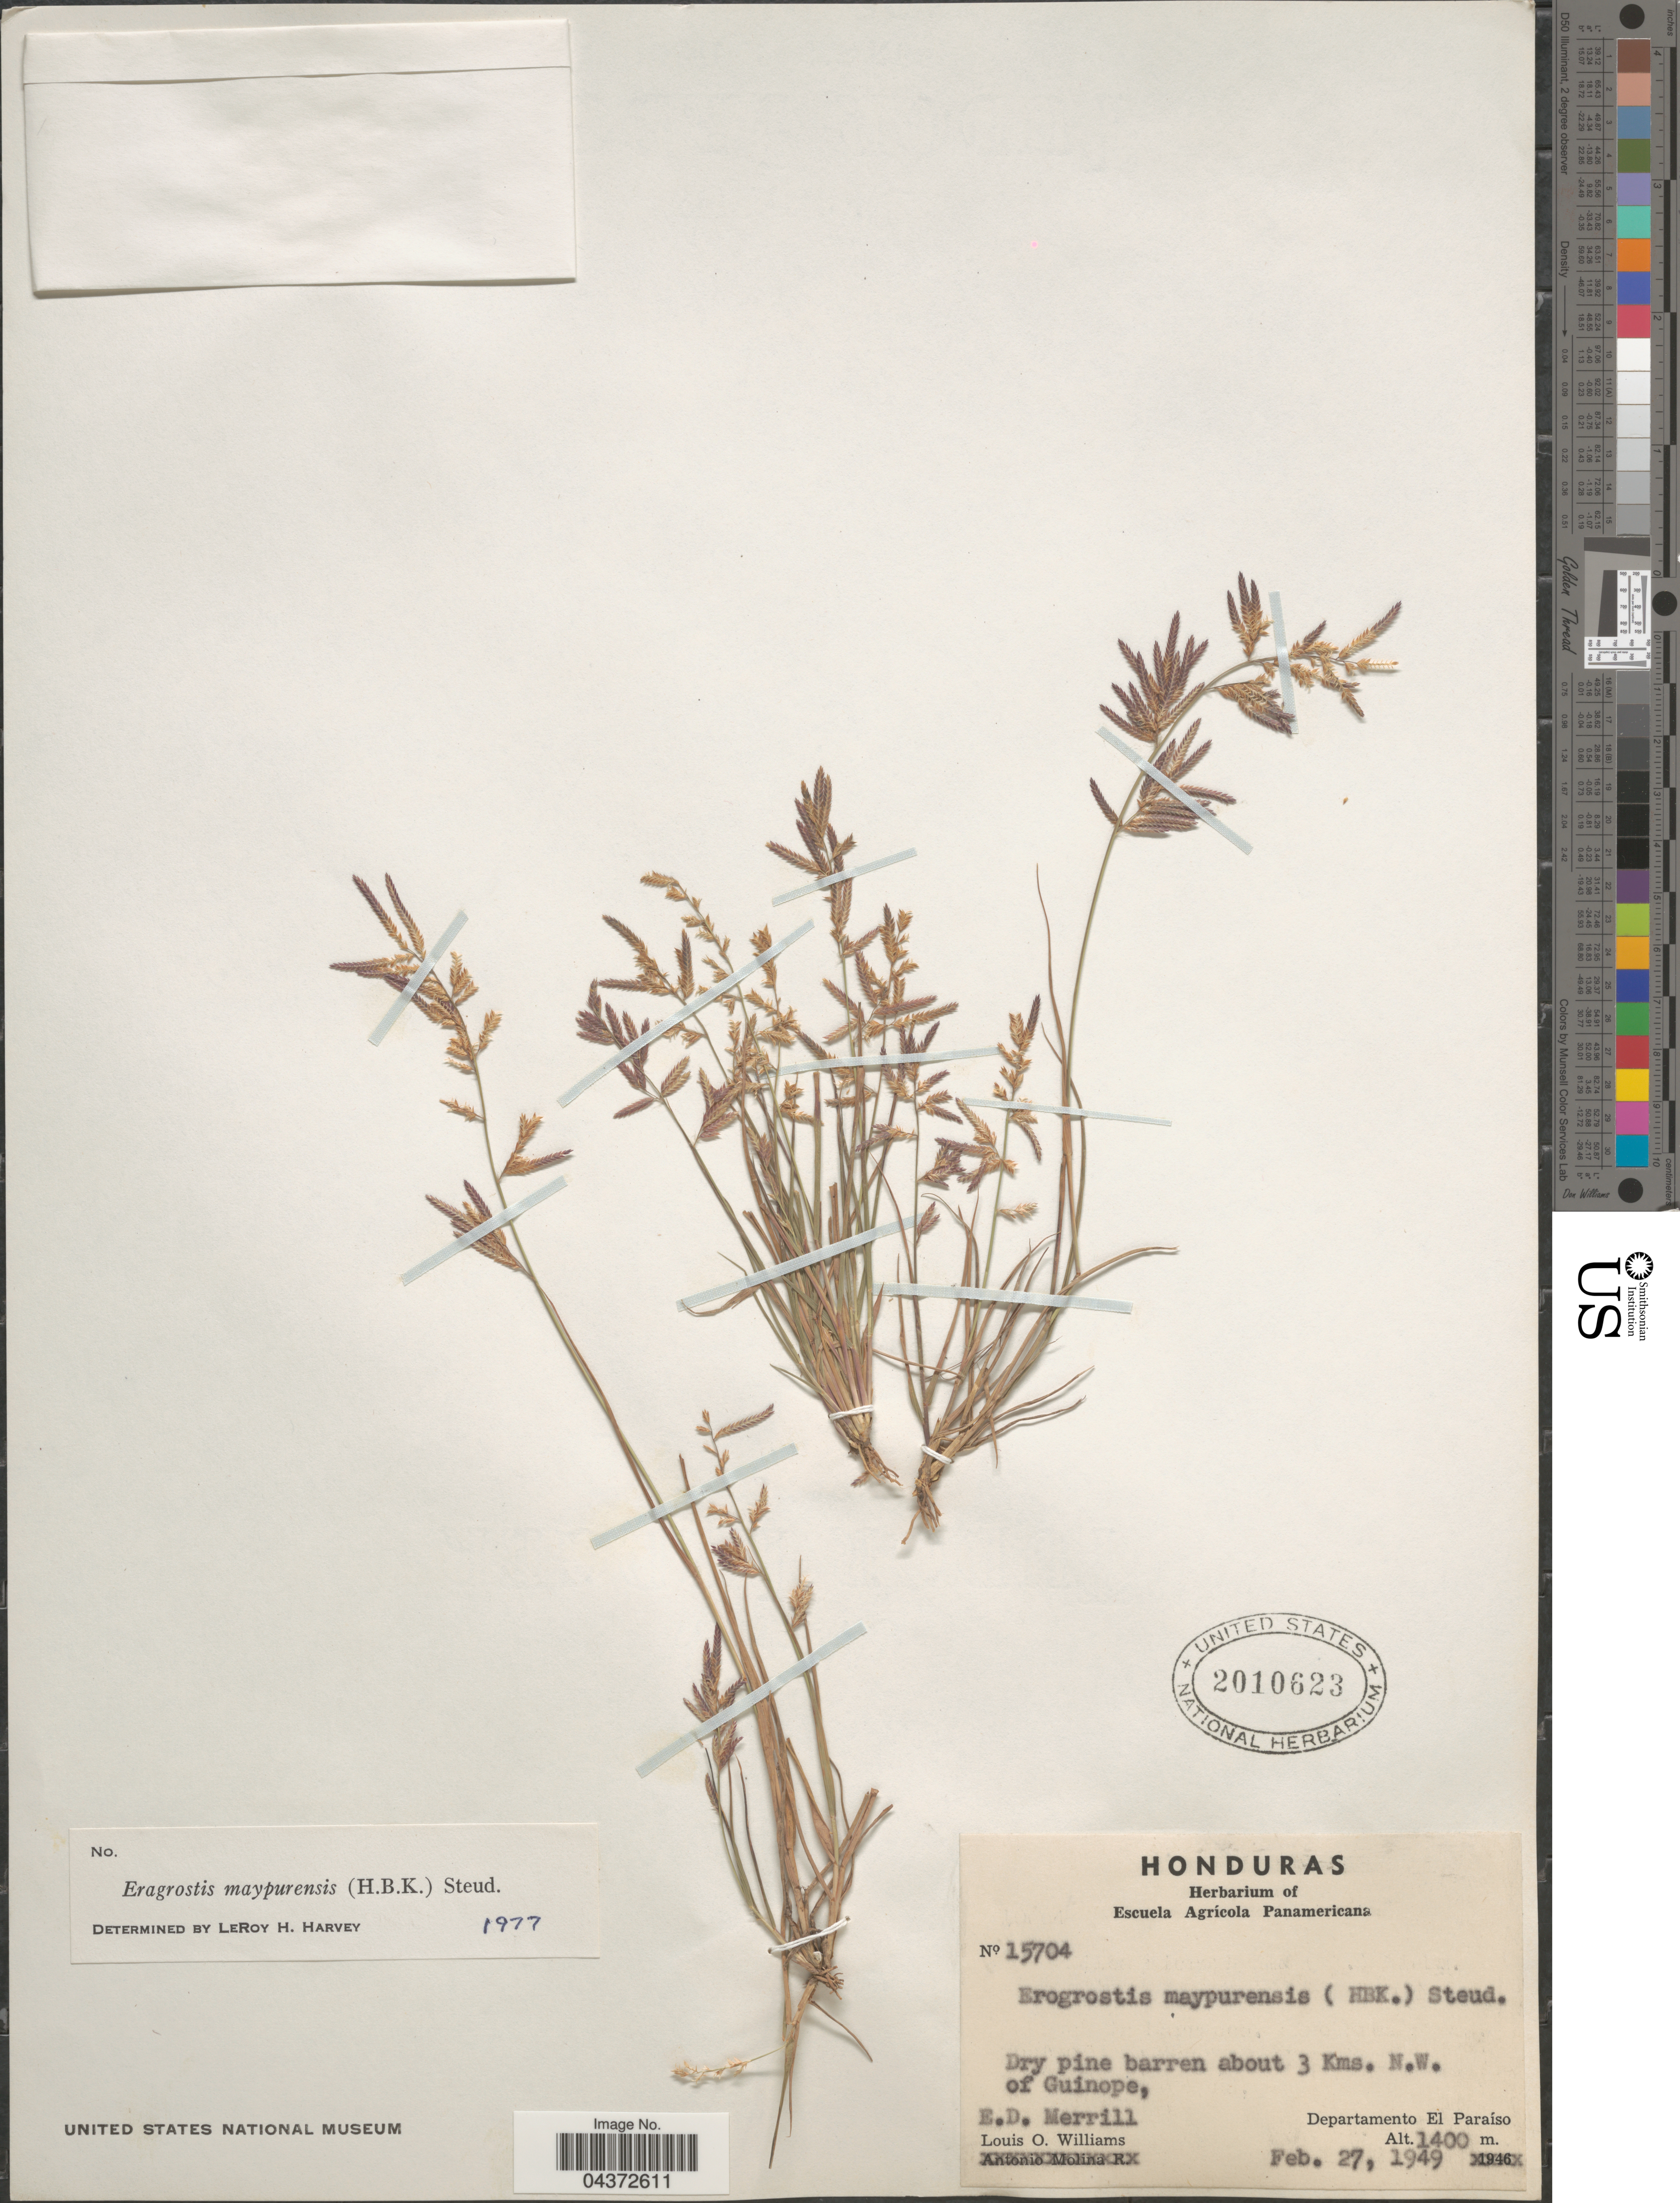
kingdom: Plantae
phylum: Tracheophyta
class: Liliopsida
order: Poales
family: Poaceae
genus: Eragrostis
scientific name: Eragrostis maypurensis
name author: (Kunth) Steud.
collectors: E. D. Merrill & L. O. Williams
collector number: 15704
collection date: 1949-02-27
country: Honduras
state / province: El Paraiso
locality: Dry pine barren about 3 Kms. N.W. of Guinope, Departamento El Paraíso.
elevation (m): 1400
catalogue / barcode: US 2010623